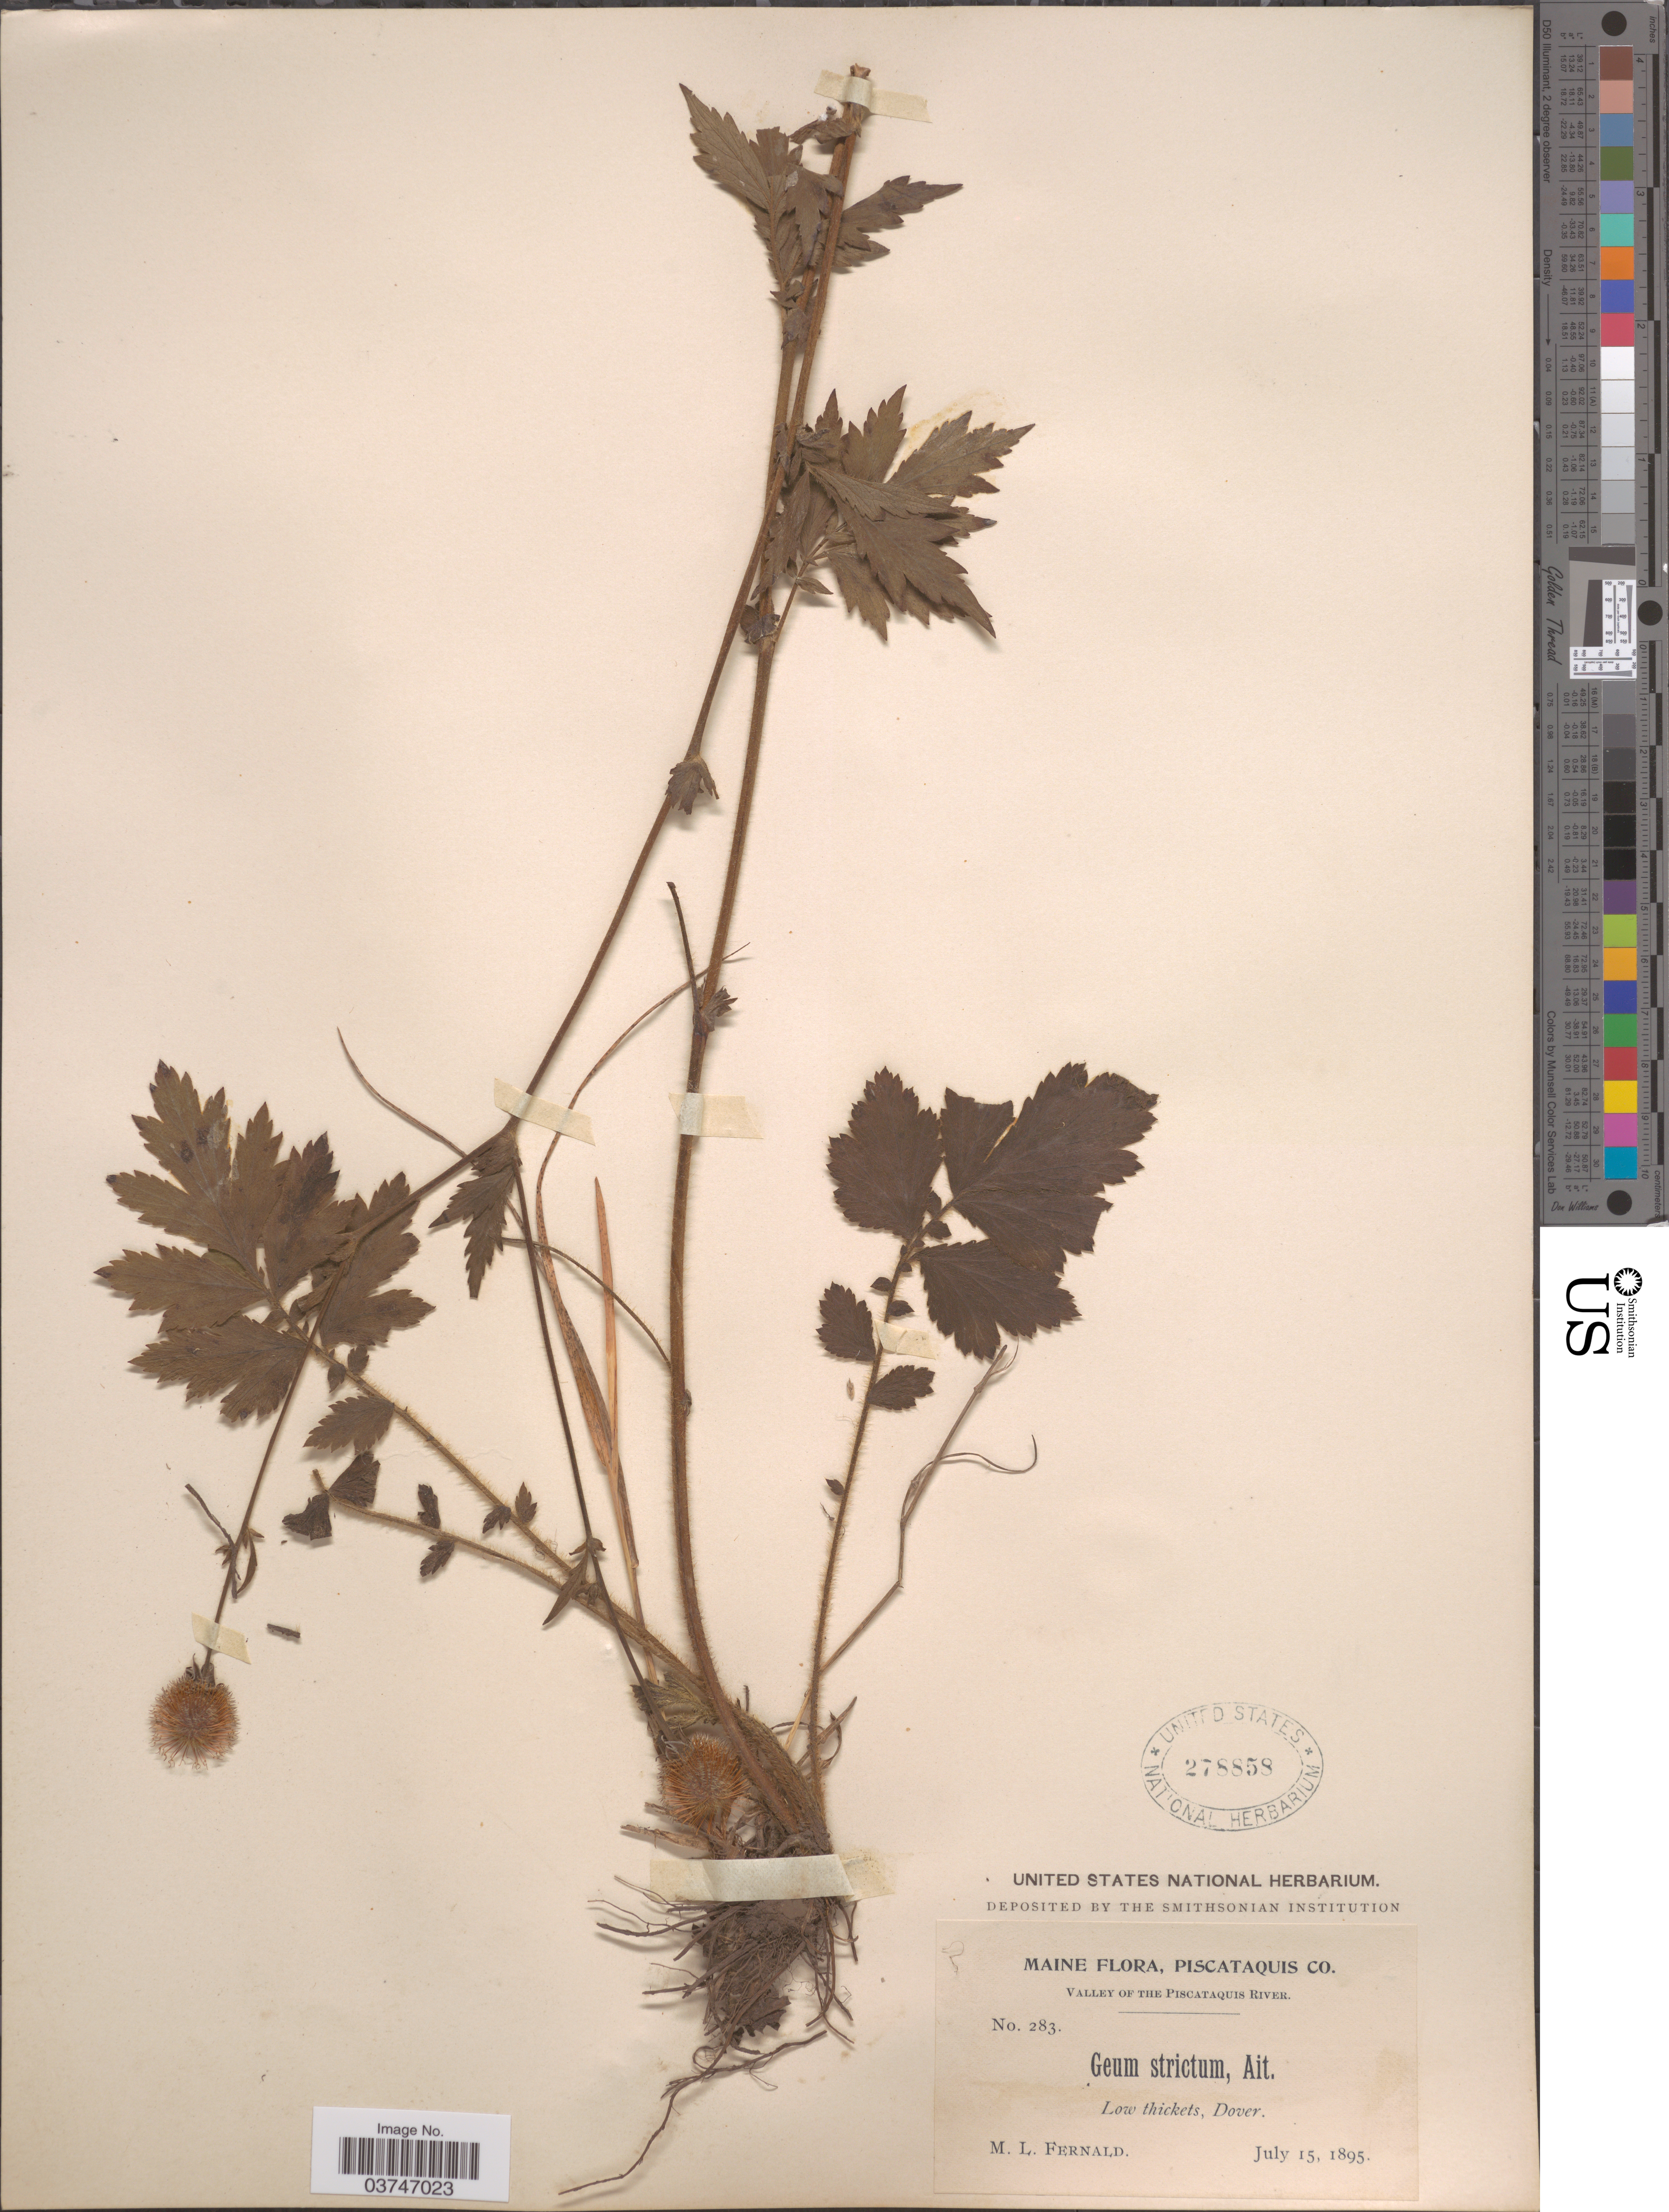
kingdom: Plantae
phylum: Tracheophyta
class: Magnoliopsida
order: Rosales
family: Rosaceae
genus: Geum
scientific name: Geum aleppicum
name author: Jacq.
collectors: M. L. Fernald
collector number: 283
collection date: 1895-07-15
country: United States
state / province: Maine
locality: Piscataquis Co. Valley of the Piscataquis River. Dover.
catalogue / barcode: US 278858